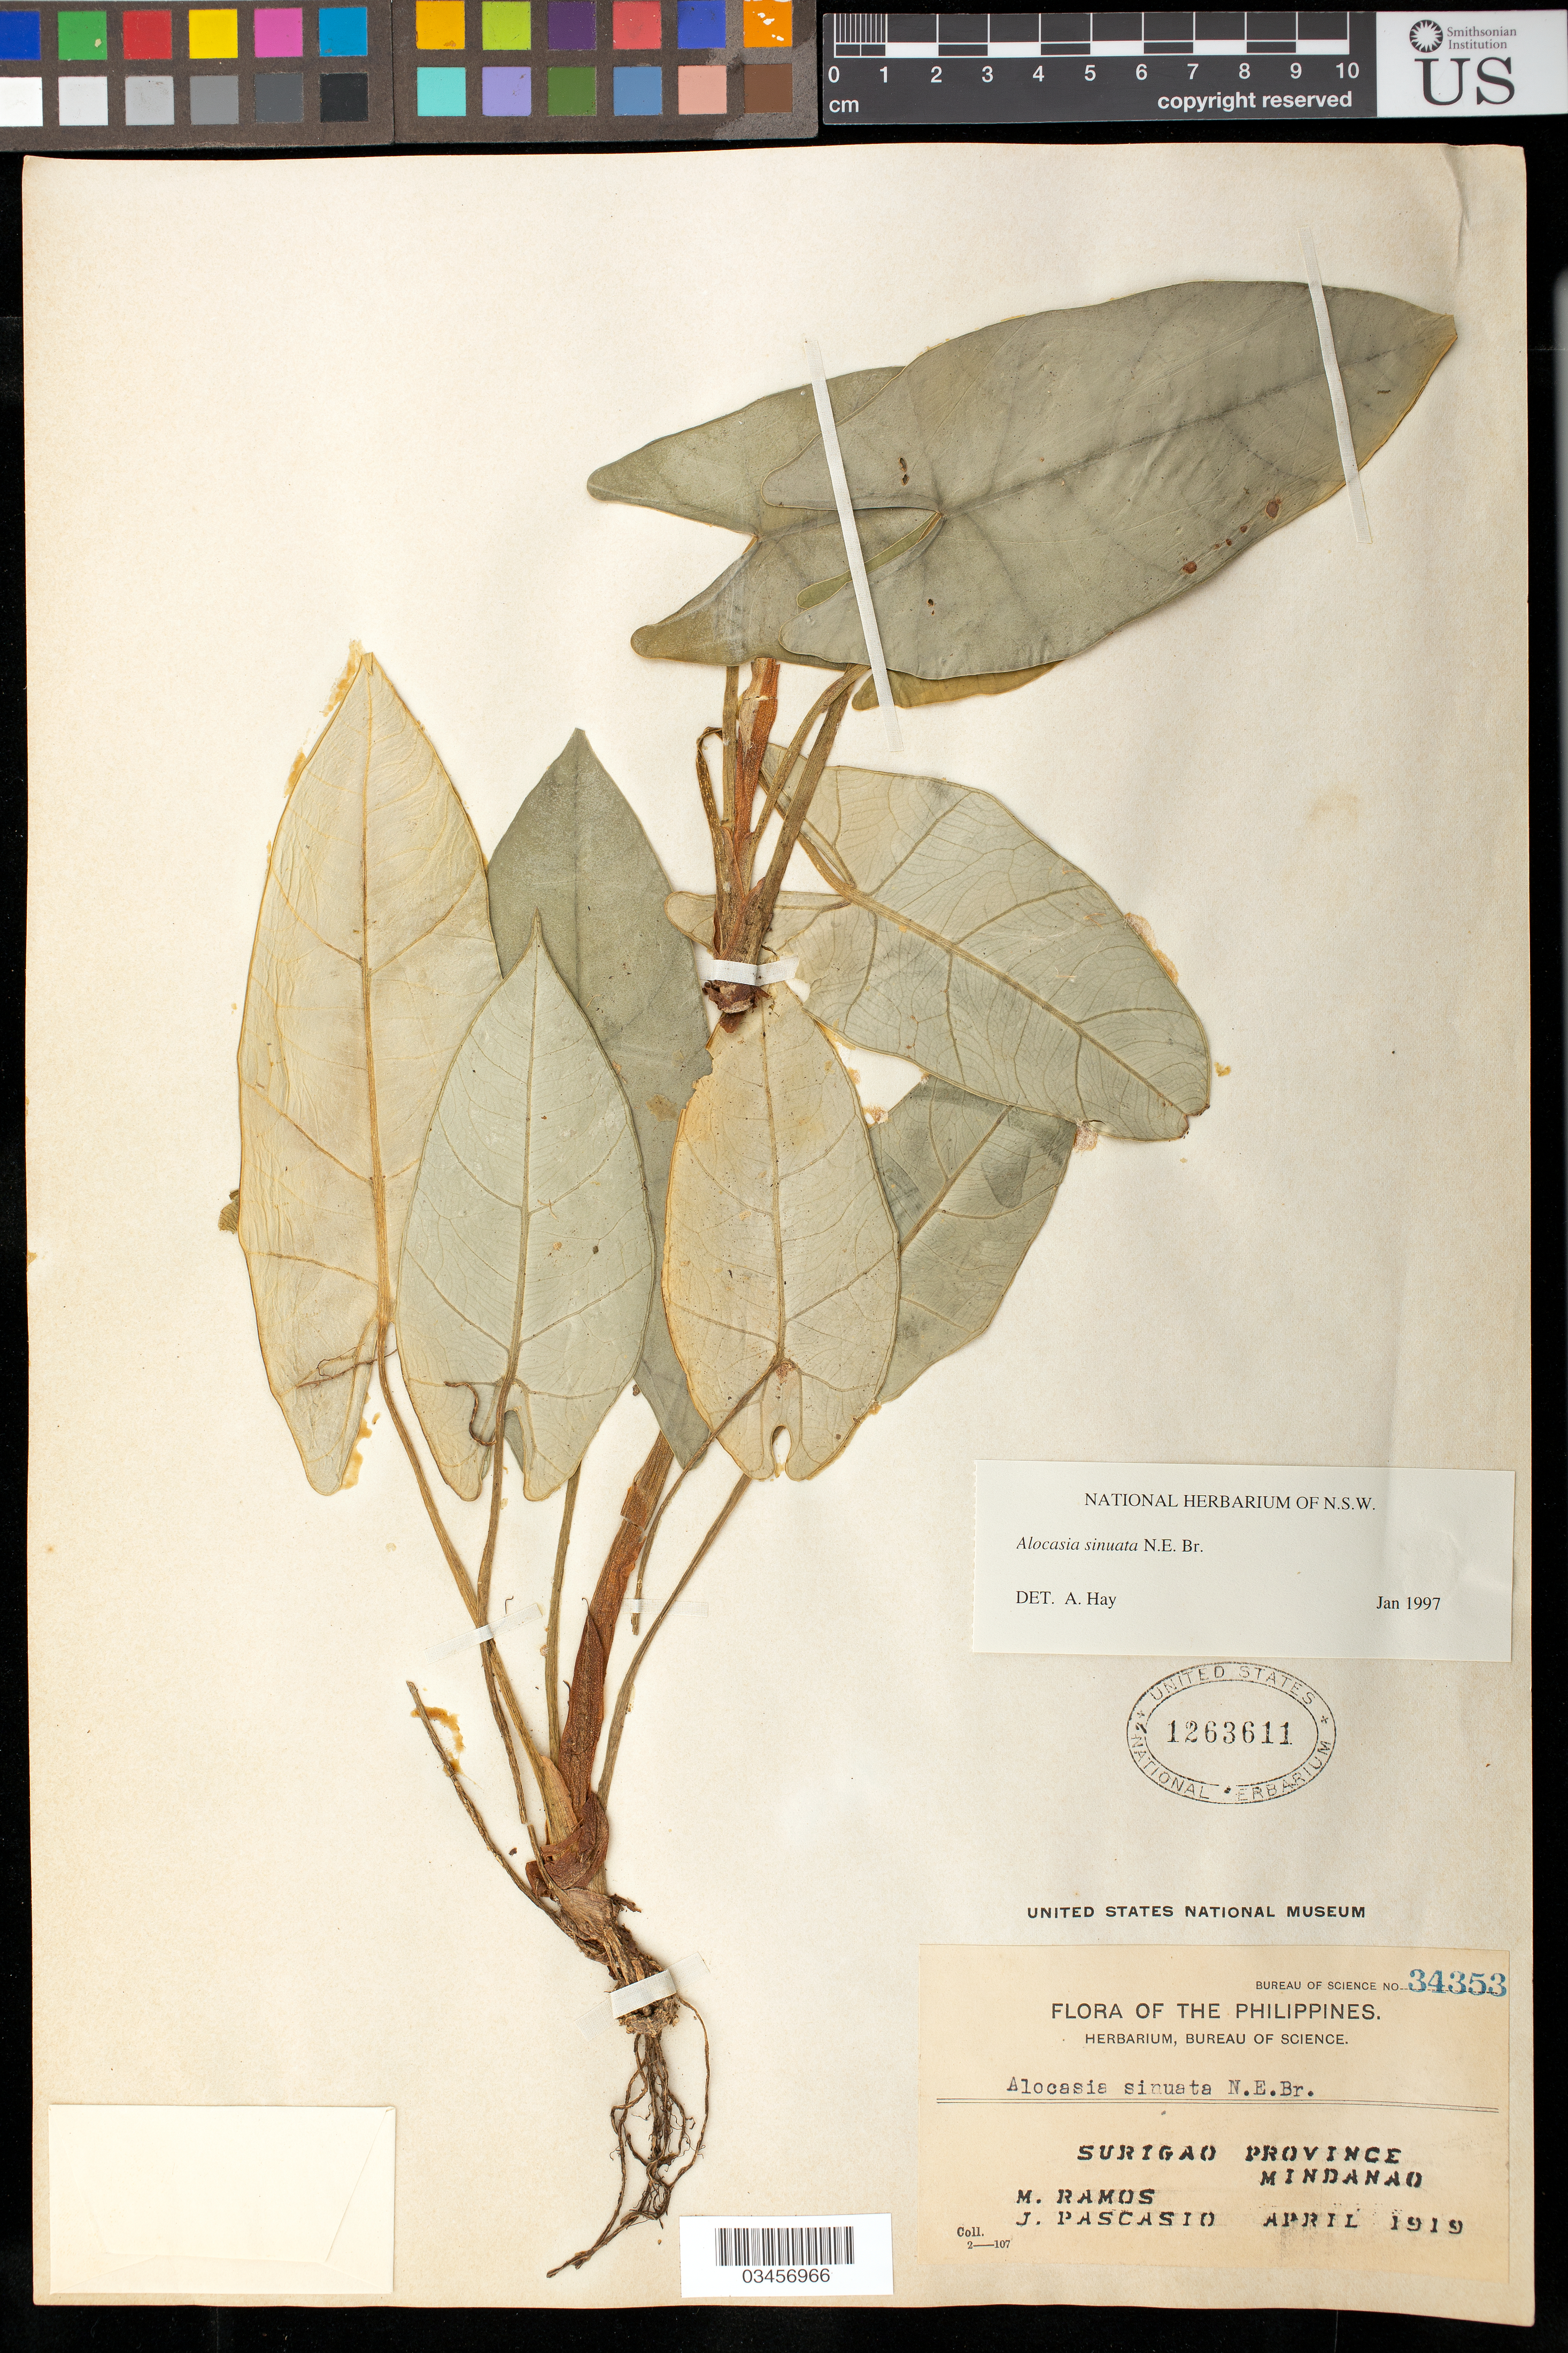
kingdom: Plantae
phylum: Tracheophyta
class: Liliopsida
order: Alismatales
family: Araceae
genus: Alocasia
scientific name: Alocasia sinuata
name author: N.E. Br.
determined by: Hay, A.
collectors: M. Ramos & J. Pascasio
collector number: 34353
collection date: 1919-04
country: Philippines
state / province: Caraga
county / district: Surigao del Norte / Surigao del Sur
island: Mindanao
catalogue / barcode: US 1263611